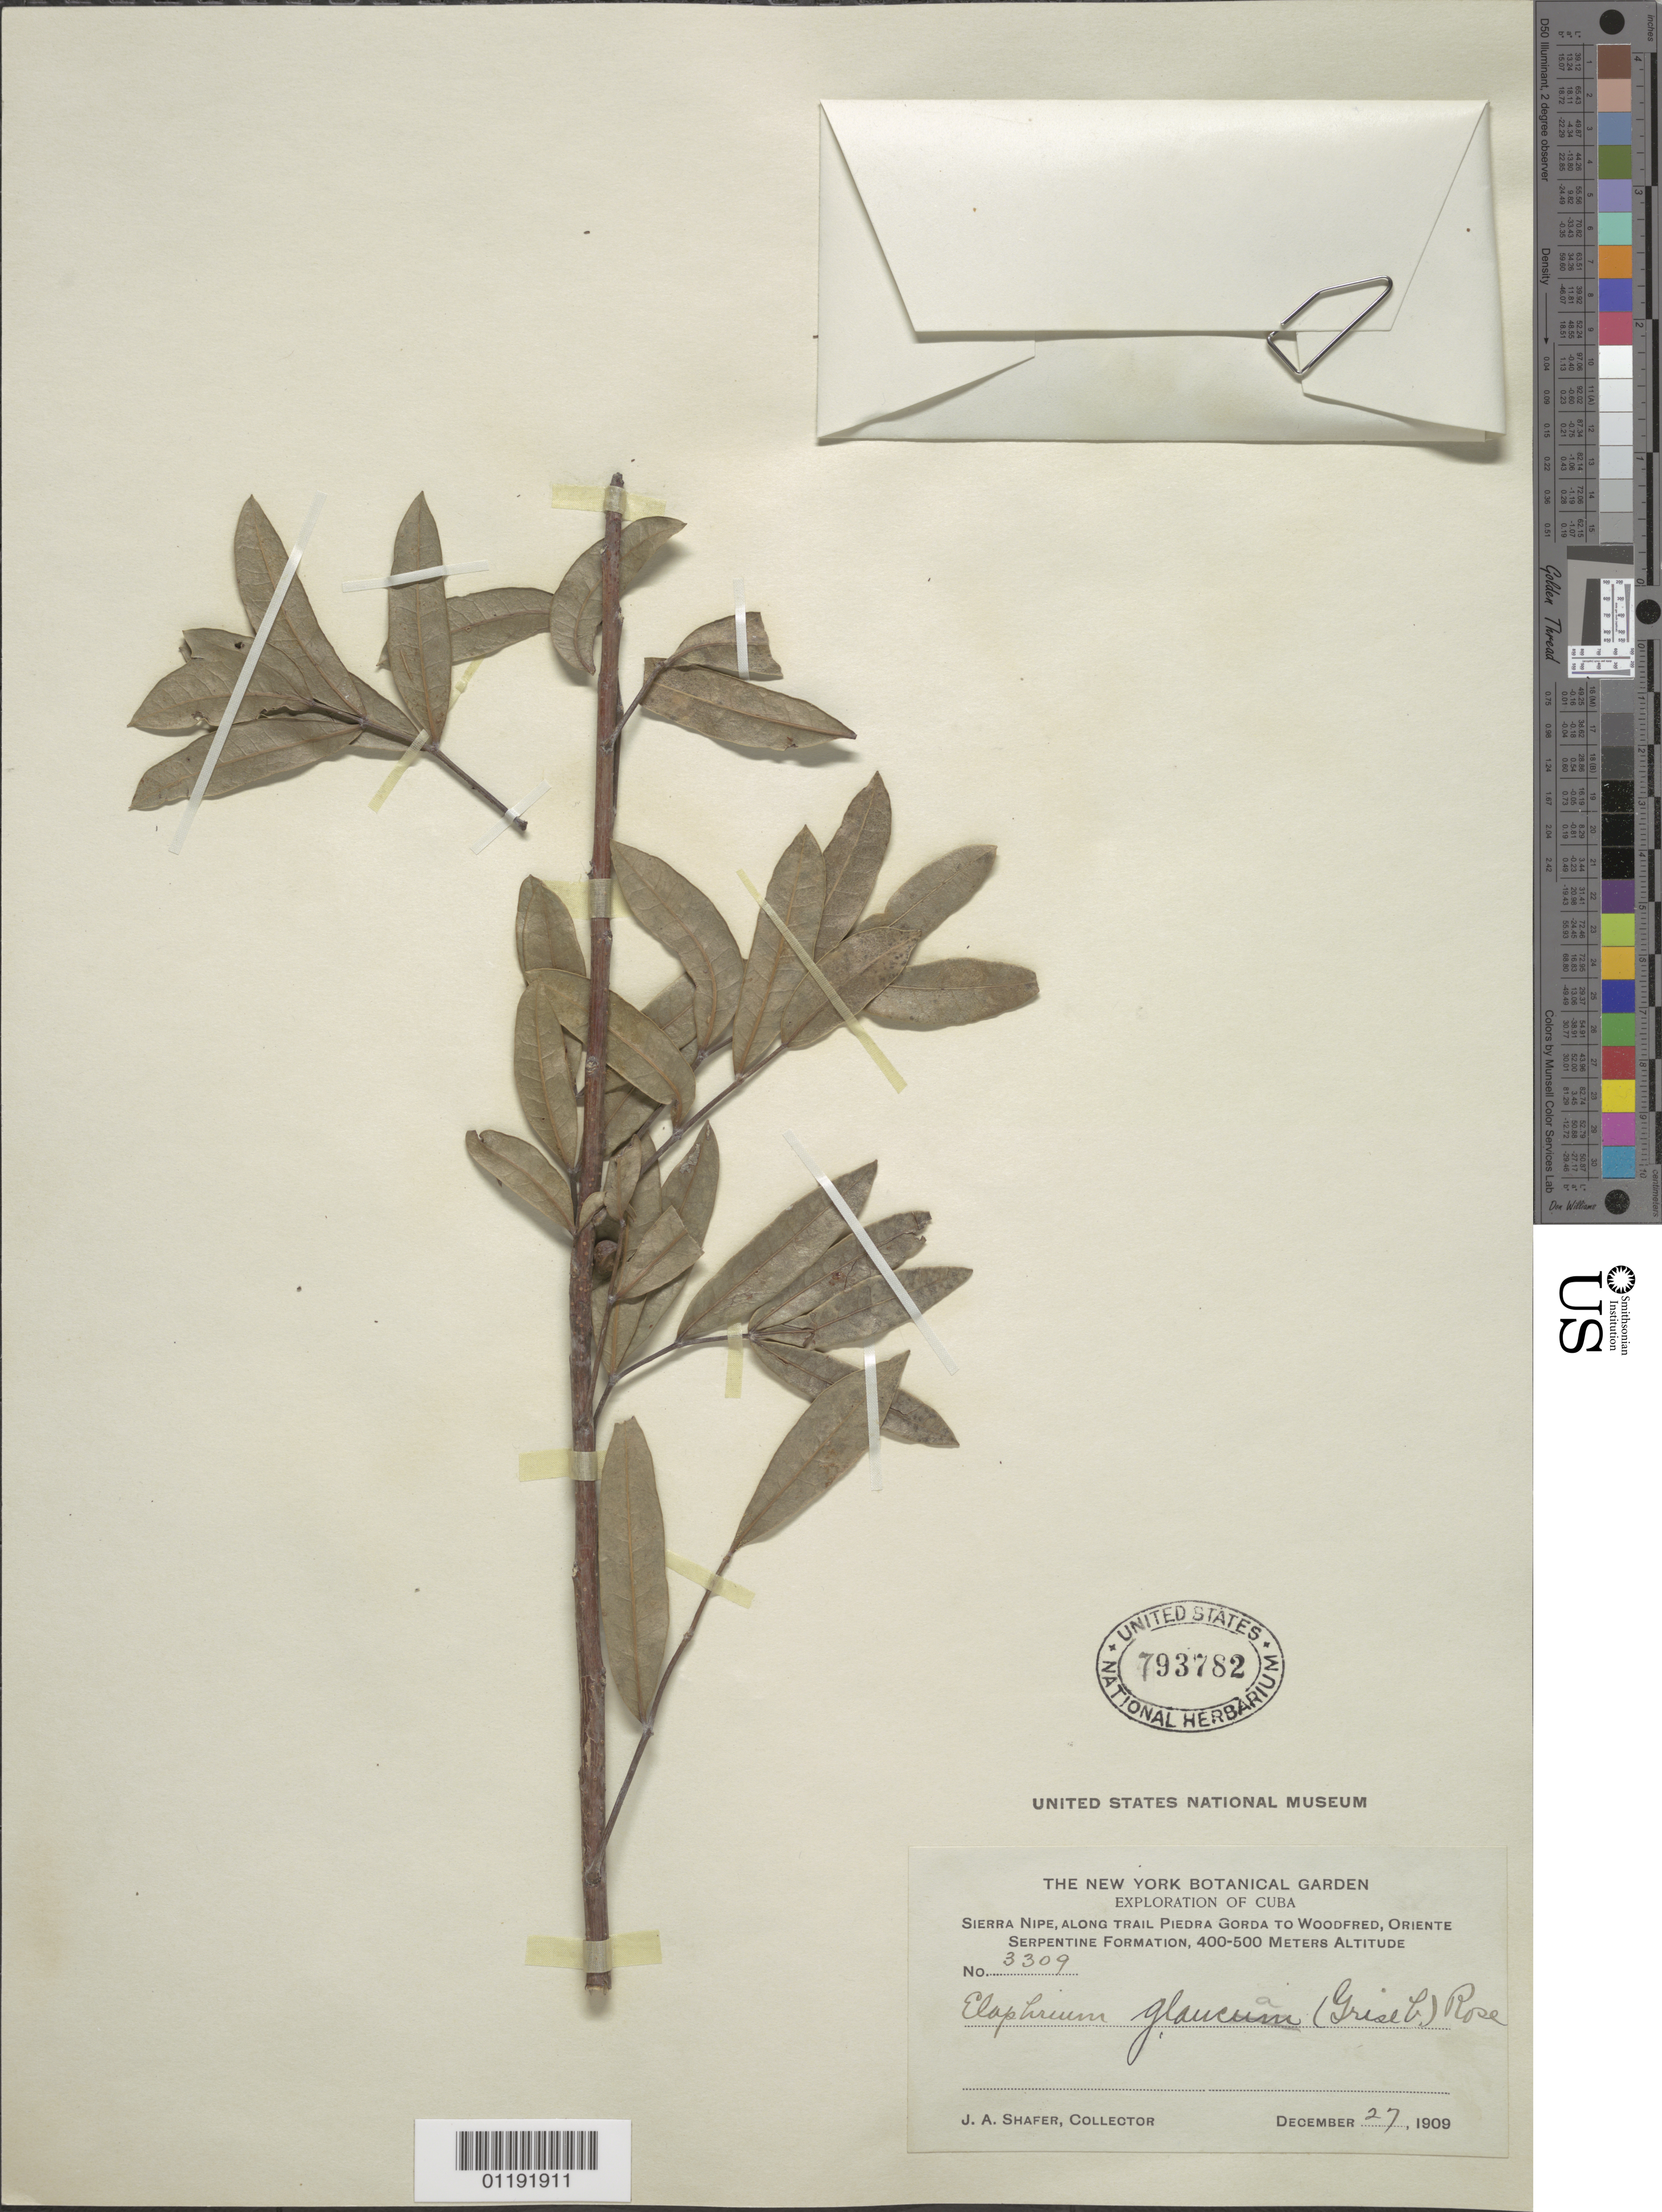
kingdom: Plantae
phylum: Tracheophyta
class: Magnoliopsida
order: Sapindales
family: Burseraceae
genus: Bursera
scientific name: Bursera glauca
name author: Griseb.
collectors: J. A. Shafer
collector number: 3309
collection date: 1909-12-27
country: Cuba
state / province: Oriente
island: Cuba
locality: Sierra Nipe, along trail Piedra Gorda to Woodfred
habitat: Mt, along trail, serpentine formation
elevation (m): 400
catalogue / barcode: US 793782